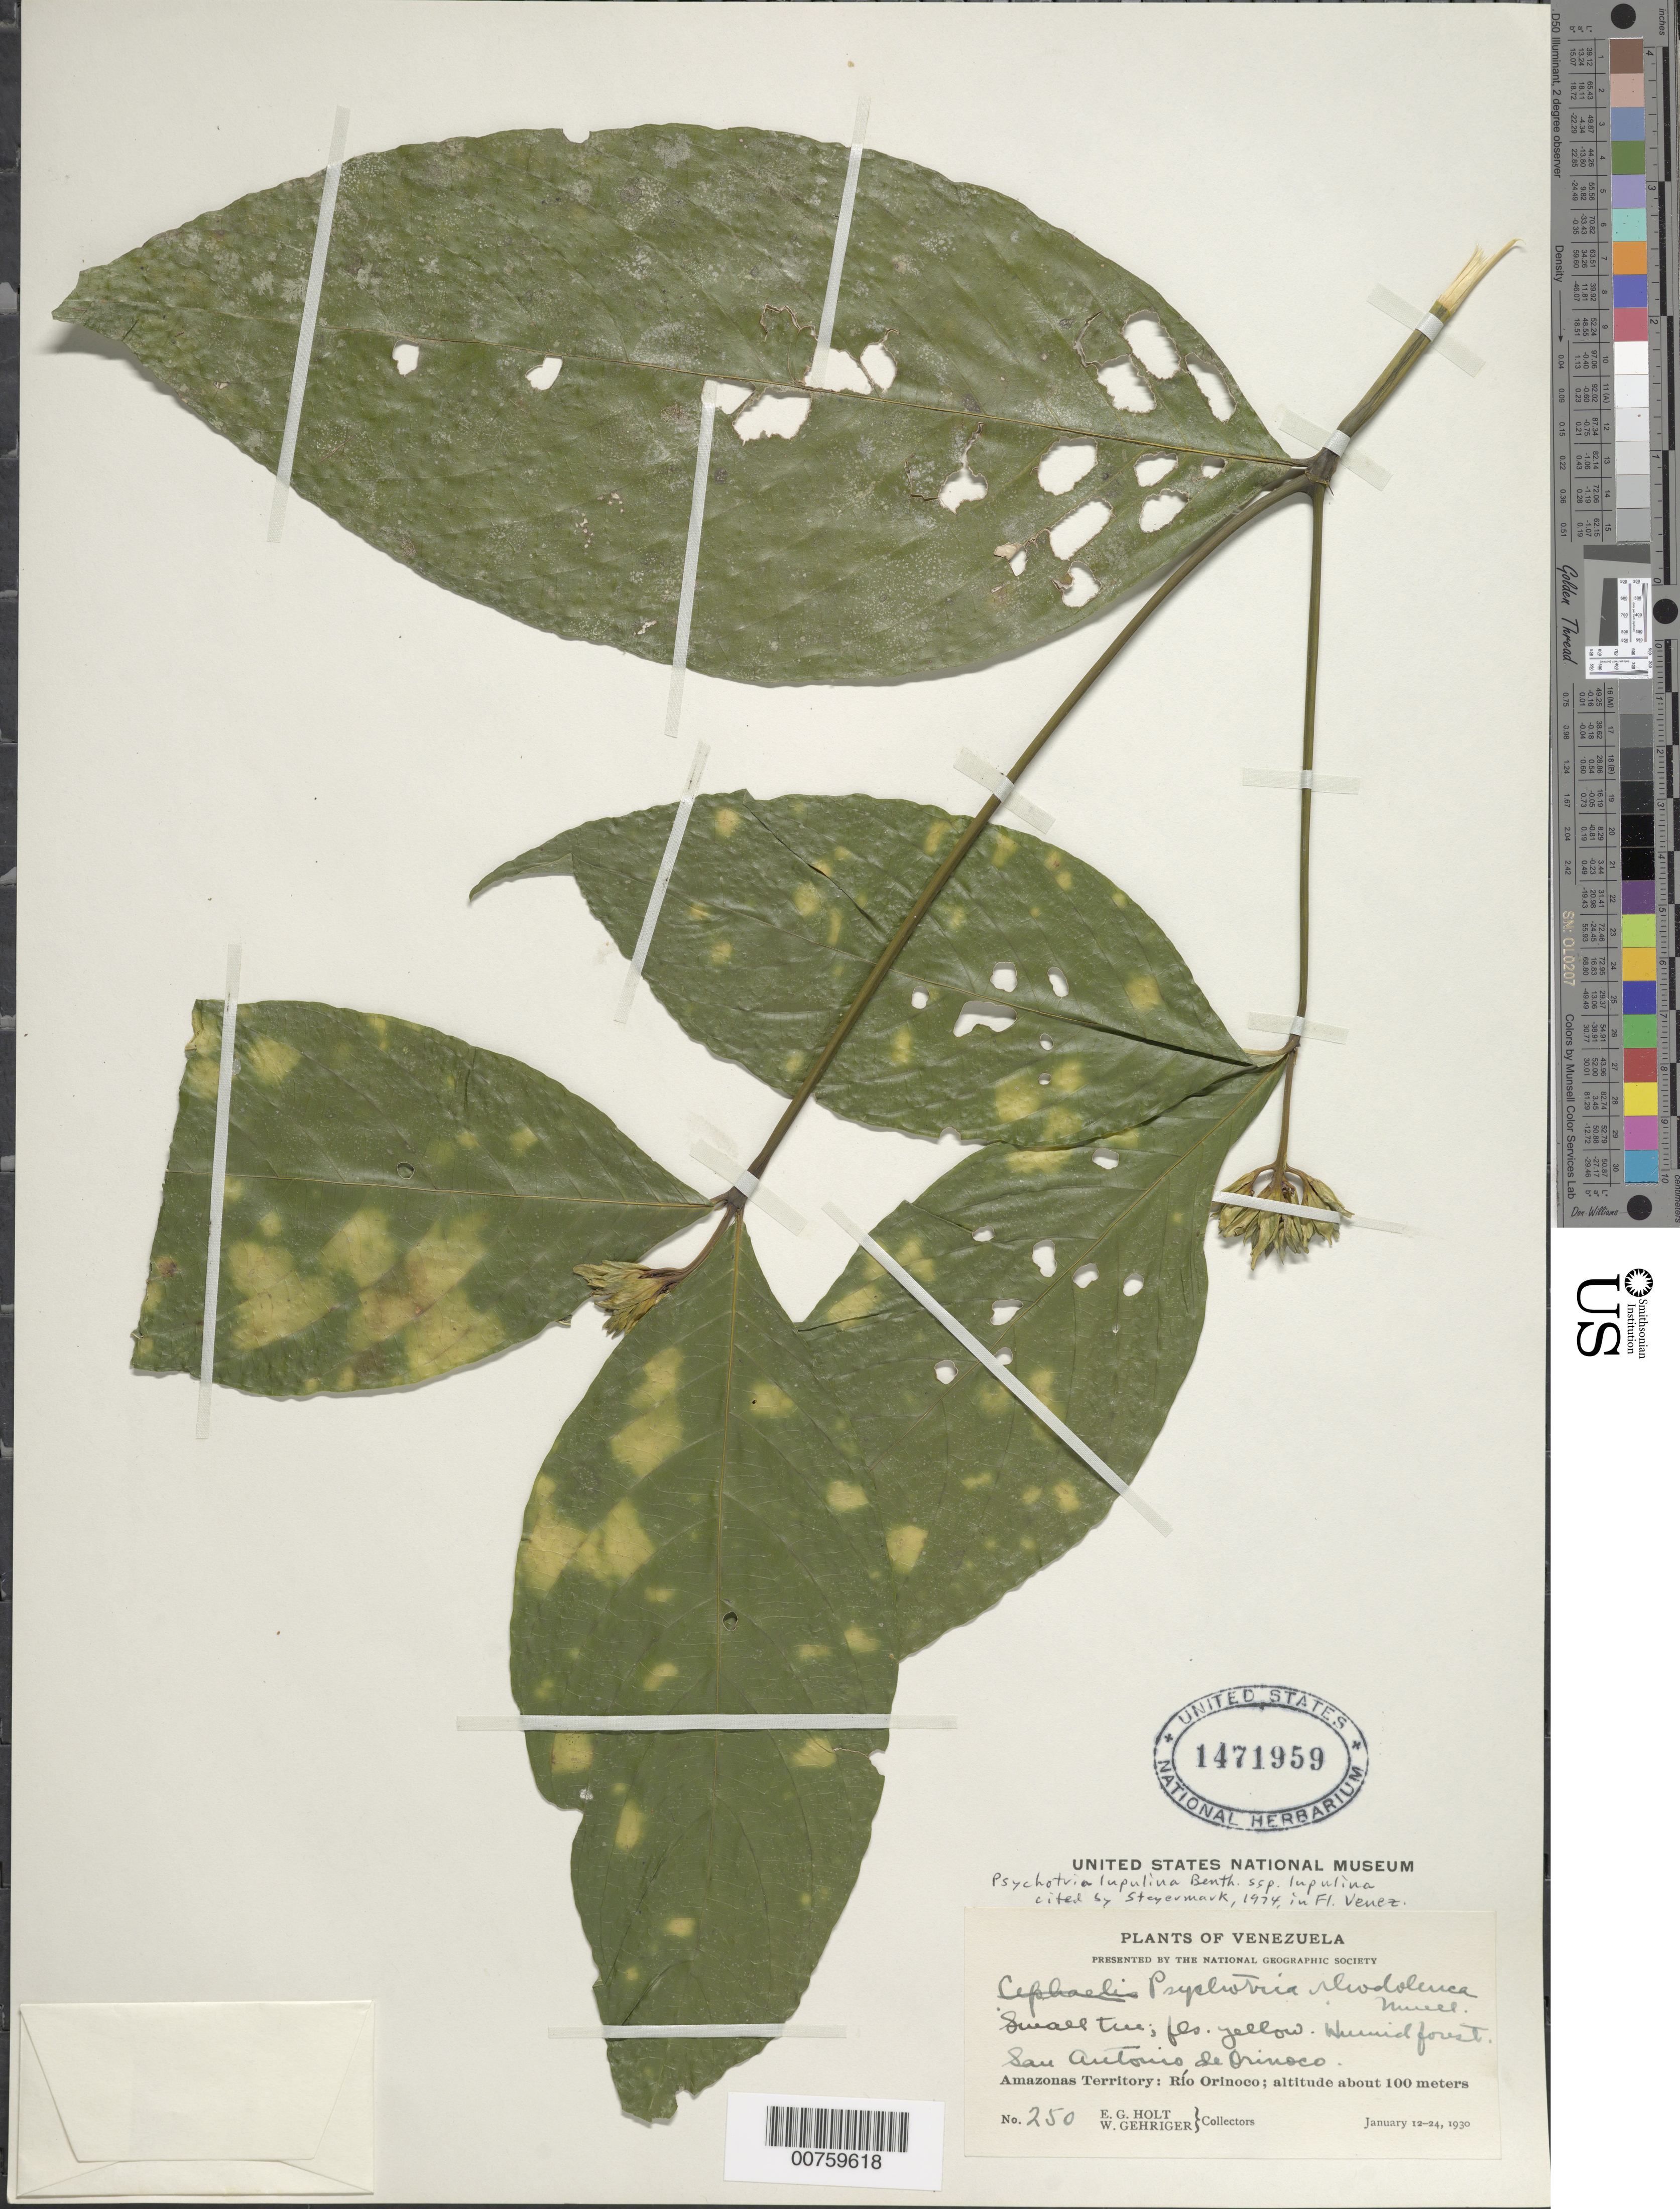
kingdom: Plantae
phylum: Tracheophyta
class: Magnoliopsida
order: Gentianales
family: Rubiaceae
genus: Psychotria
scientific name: Psychotria lupulina subsp. lupulina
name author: Benth.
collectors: E. Holt & W. Gehriger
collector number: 250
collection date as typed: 12-Jan-30 to 24-Jan-30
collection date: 1930-01-12/1930-01-24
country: Venezuela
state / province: Amazonas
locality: San Antonio de Orinoco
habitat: Humid forest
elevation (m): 100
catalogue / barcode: US 1471959